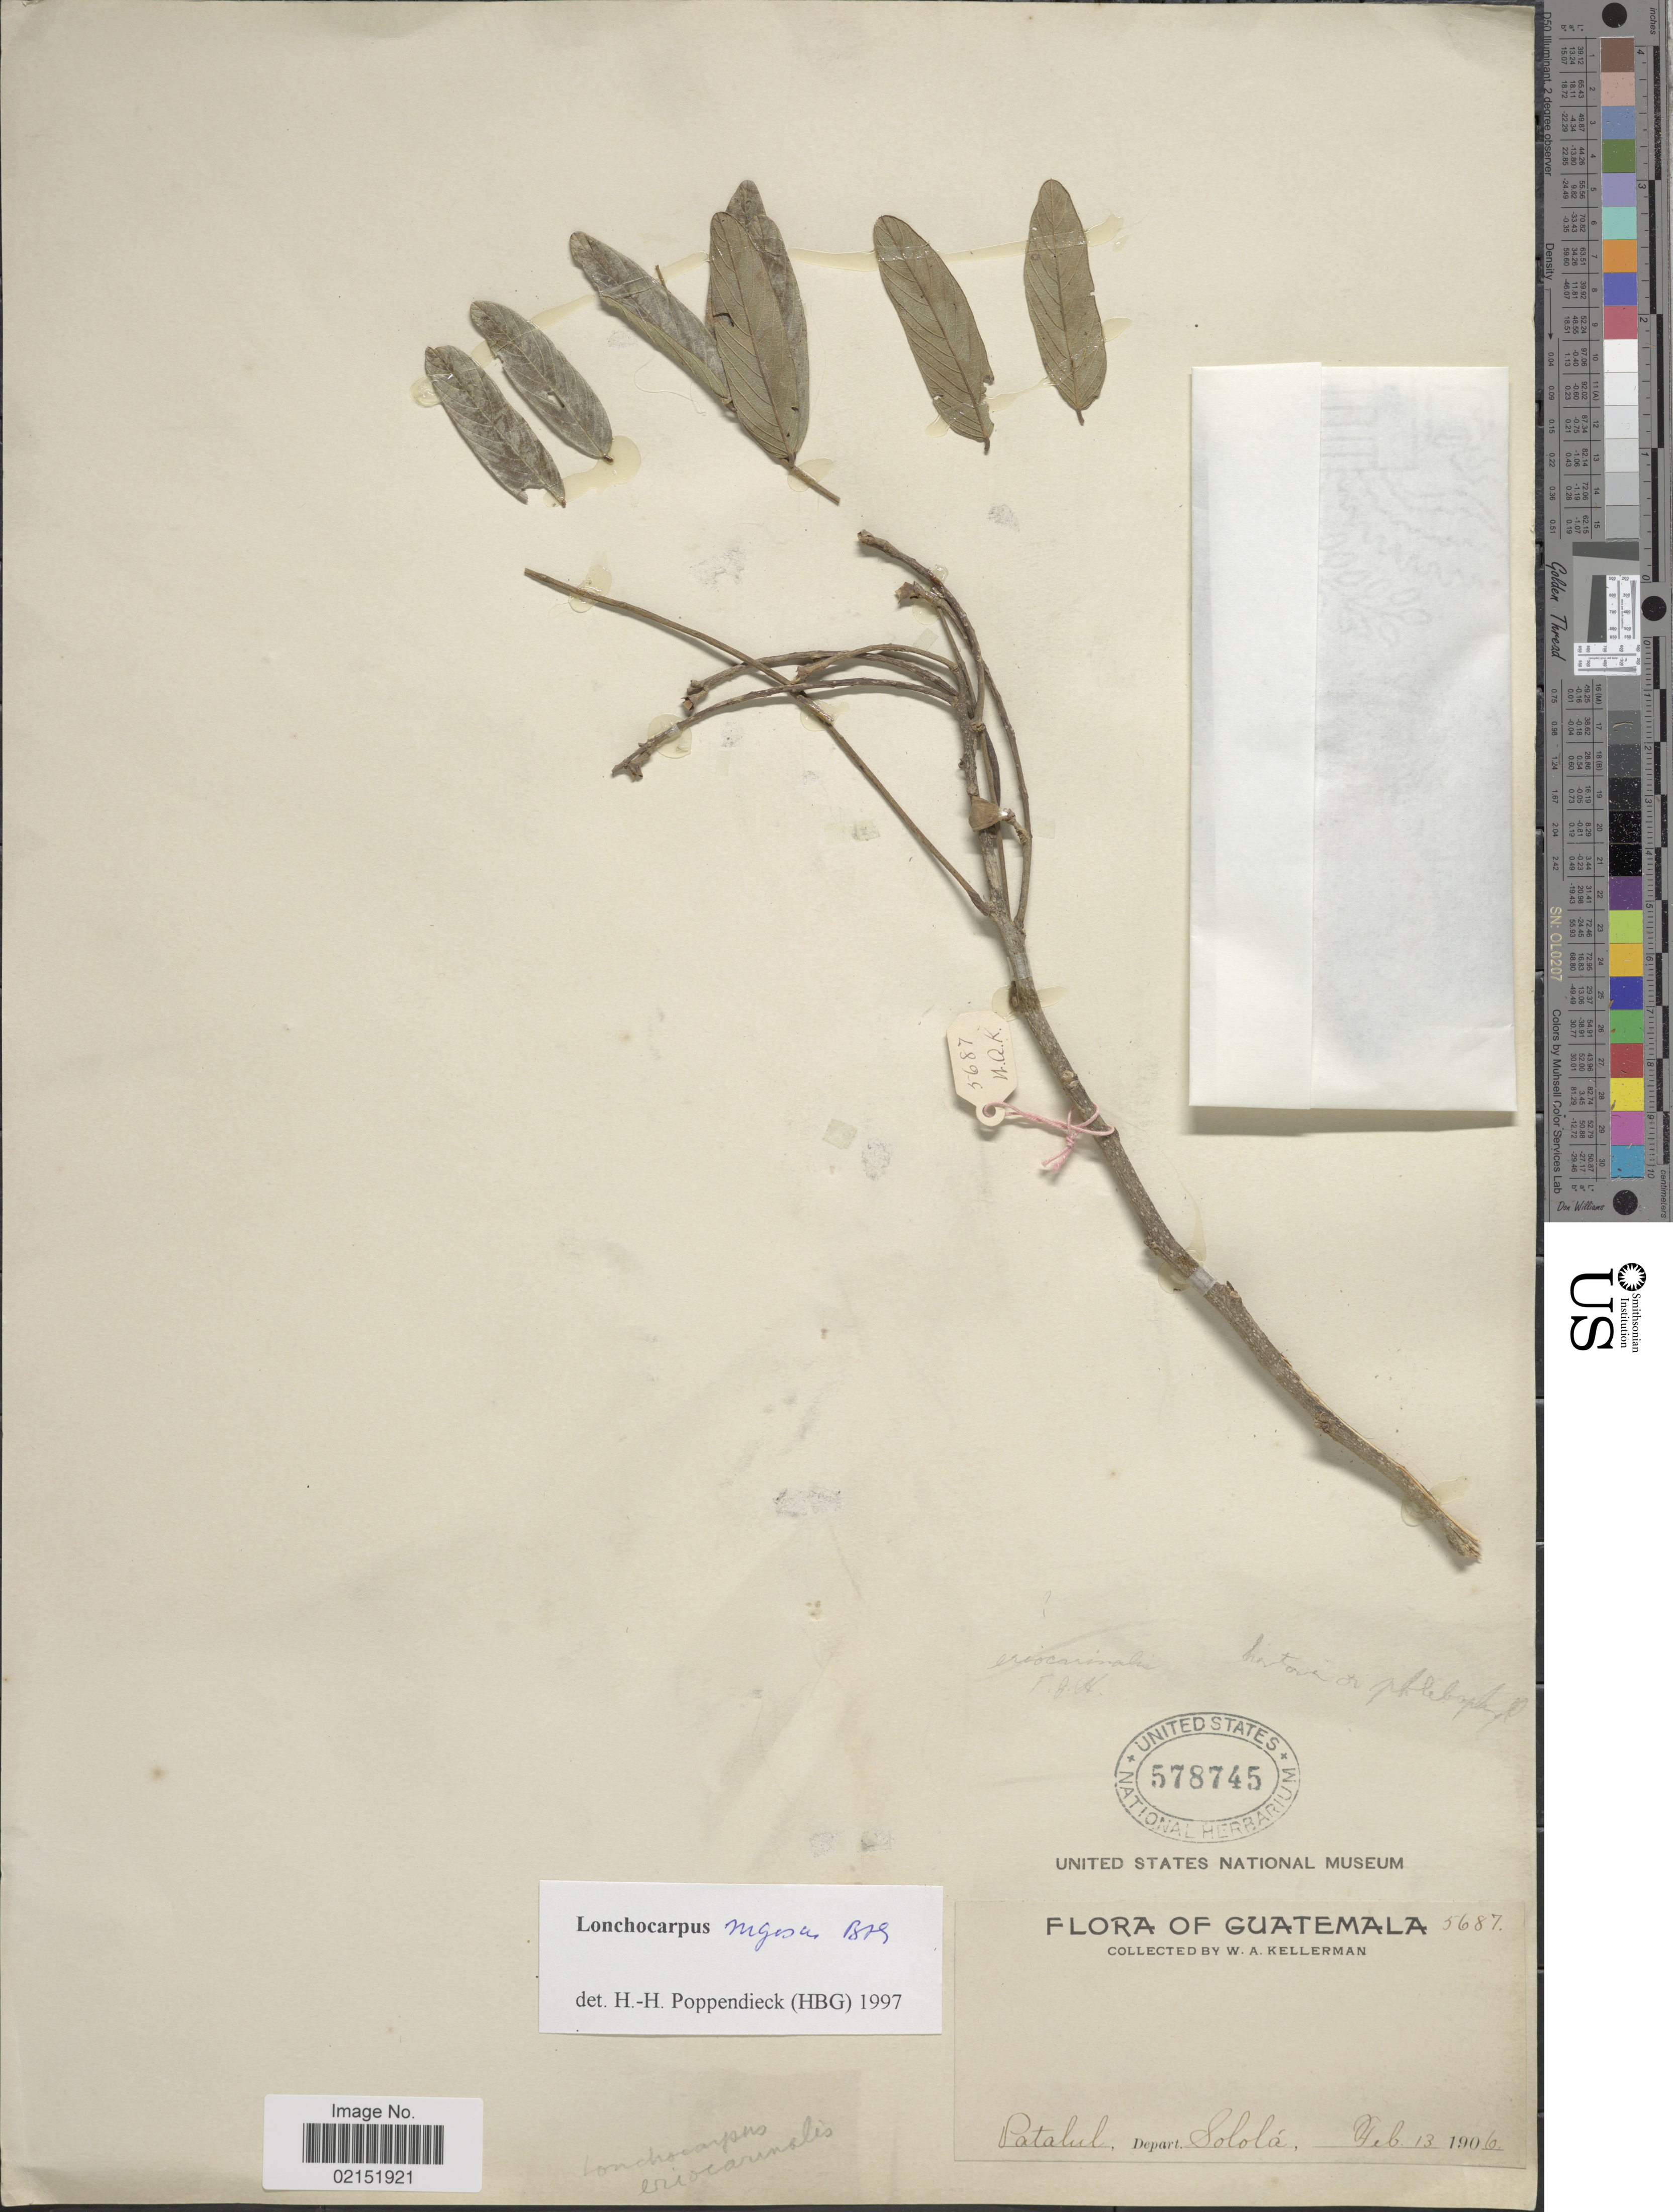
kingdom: Plantae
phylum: Tracheophyta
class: Magnoliopsida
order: Fabales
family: Fabaceae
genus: Lonchocarpus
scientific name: Lonchocarpus rugosus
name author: Benth.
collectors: W. Kellerman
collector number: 5687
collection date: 1906-12-13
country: Guatemala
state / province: Sololá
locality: Patalul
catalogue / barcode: US 578745